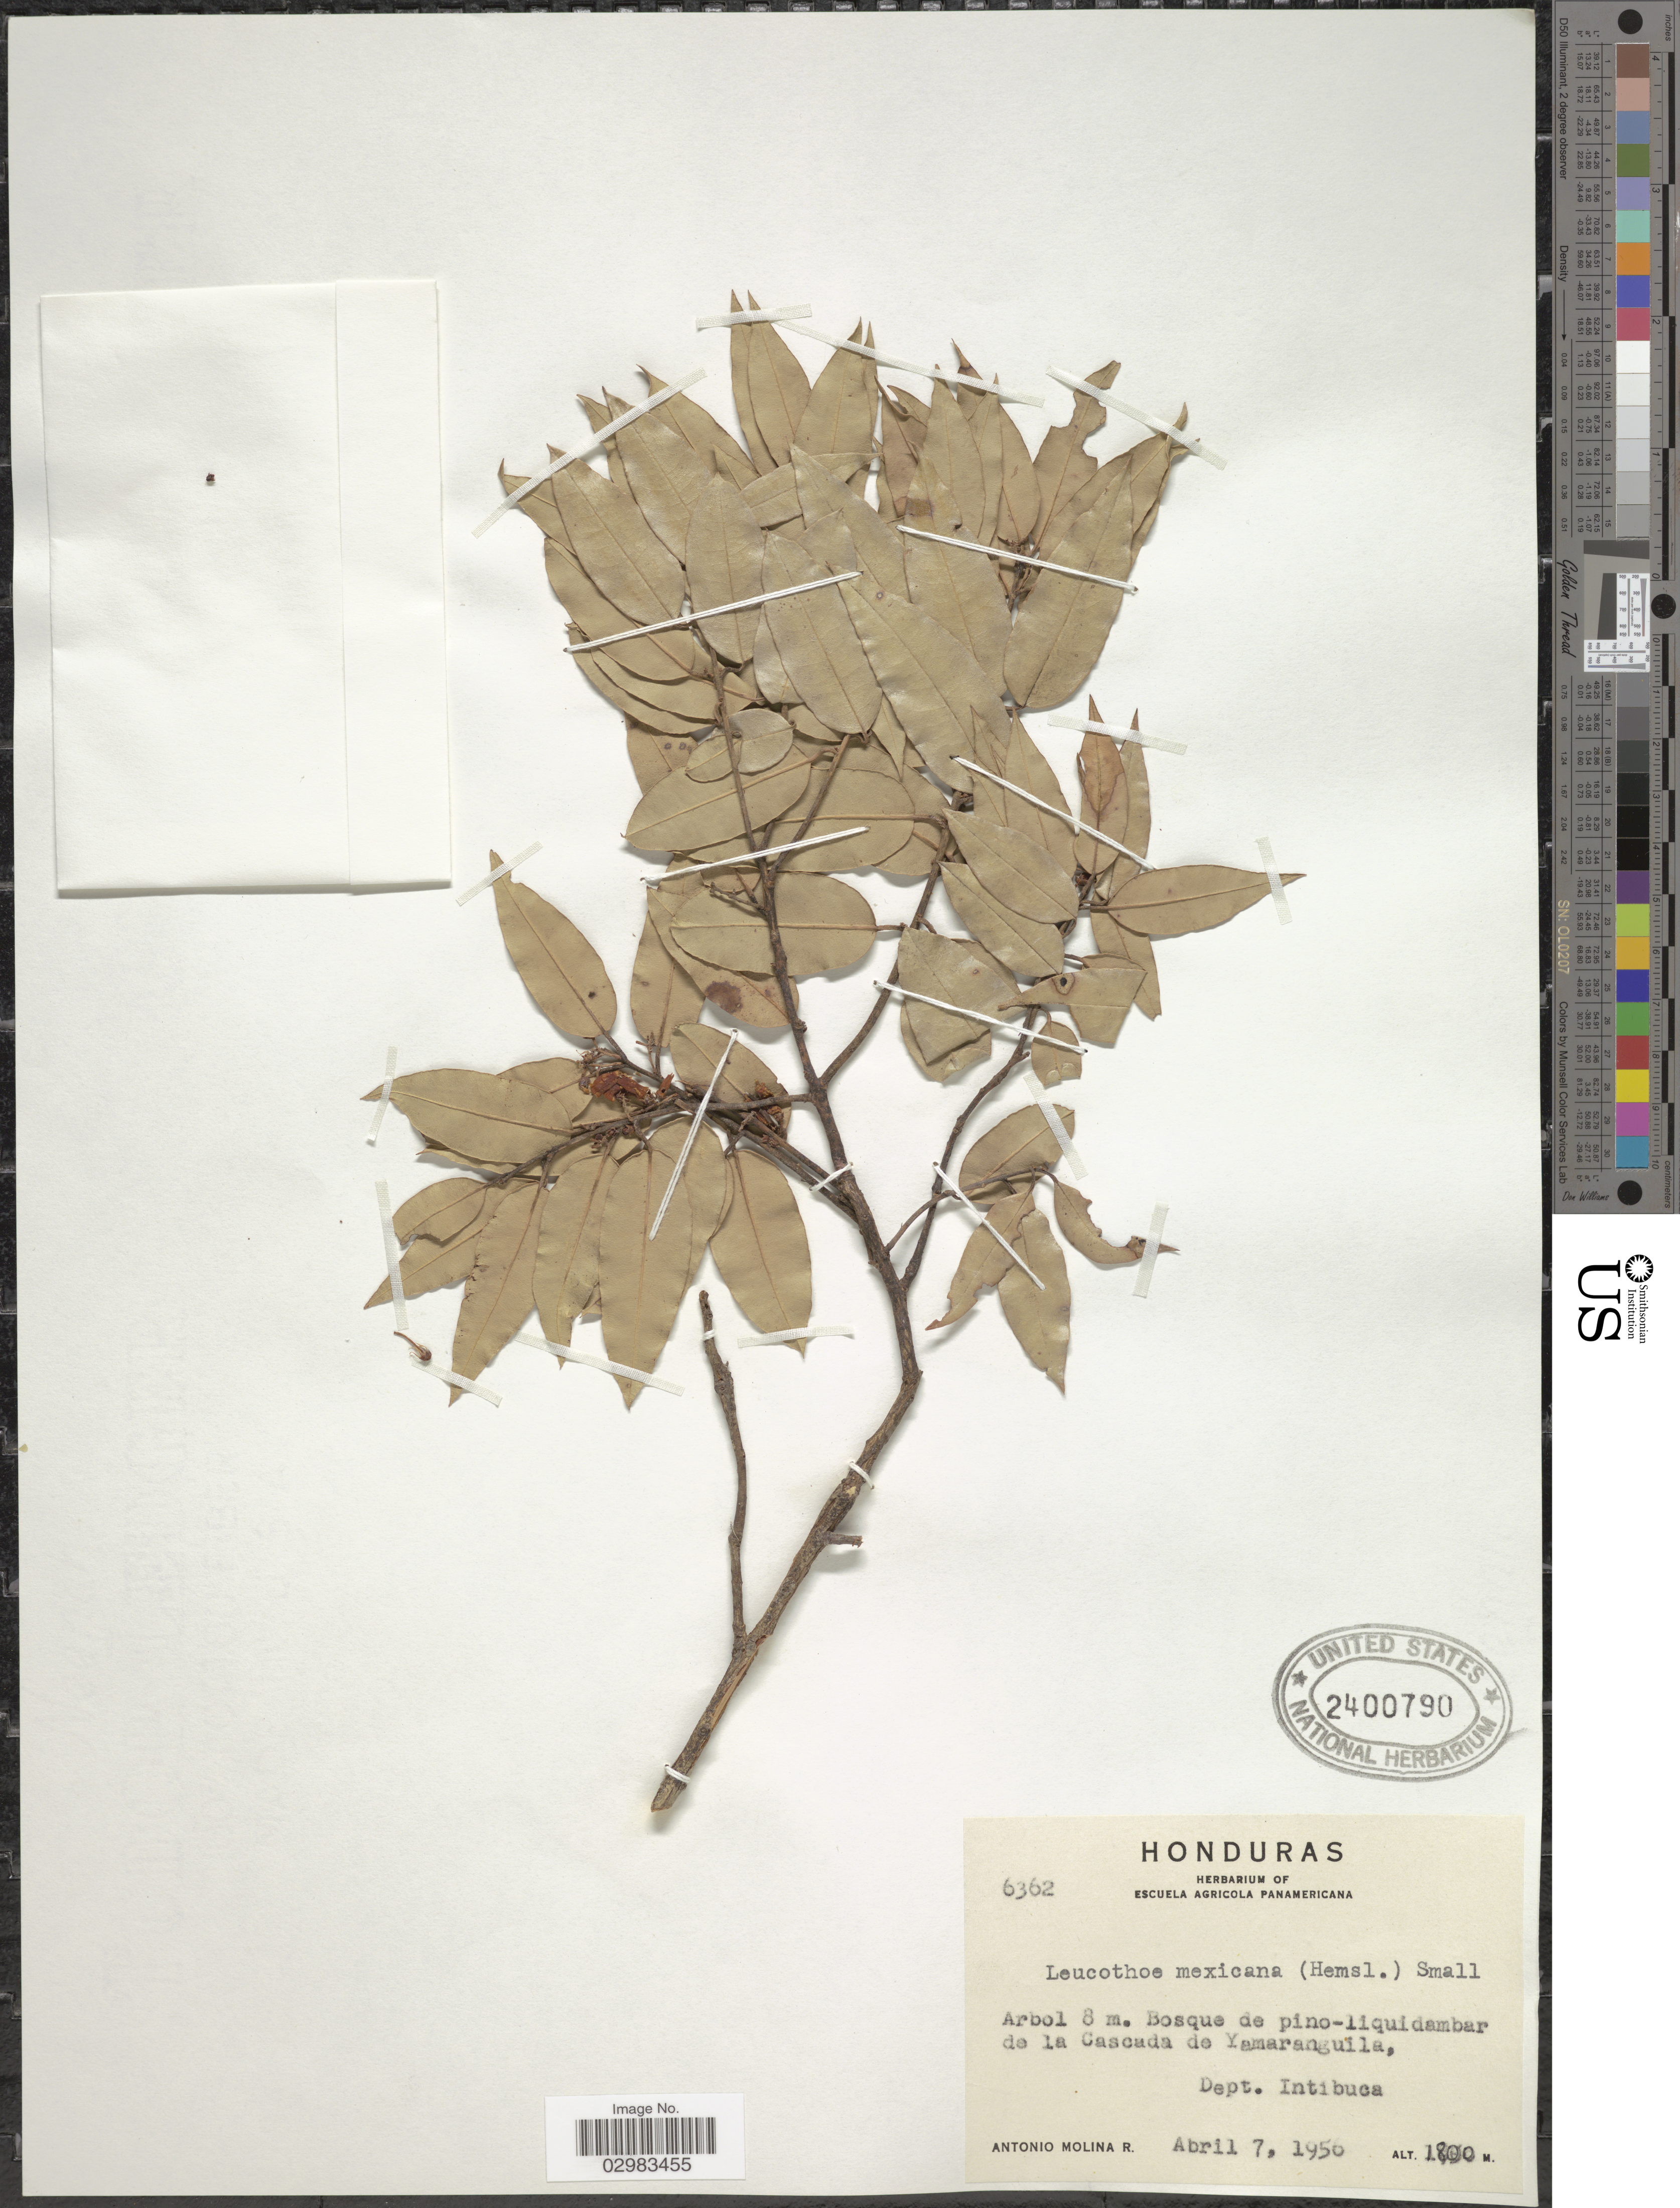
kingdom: Plantae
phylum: Tracheophyta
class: Magnoliopsida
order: Ericales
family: Ericaceae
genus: Agarista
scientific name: Agarista mexicana var. mexicana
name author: (Hemsl.) Judd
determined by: Dalastra, Claudenice, (BRIT), Botanical Research Institute of Texas (UNITED STATES)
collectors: A. Molina R.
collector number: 6362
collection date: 1956-04-07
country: Honduras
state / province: Intibuca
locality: Cascada de Yamaranguïla, Dept. Intibuca.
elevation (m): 1800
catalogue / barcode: US 2400790